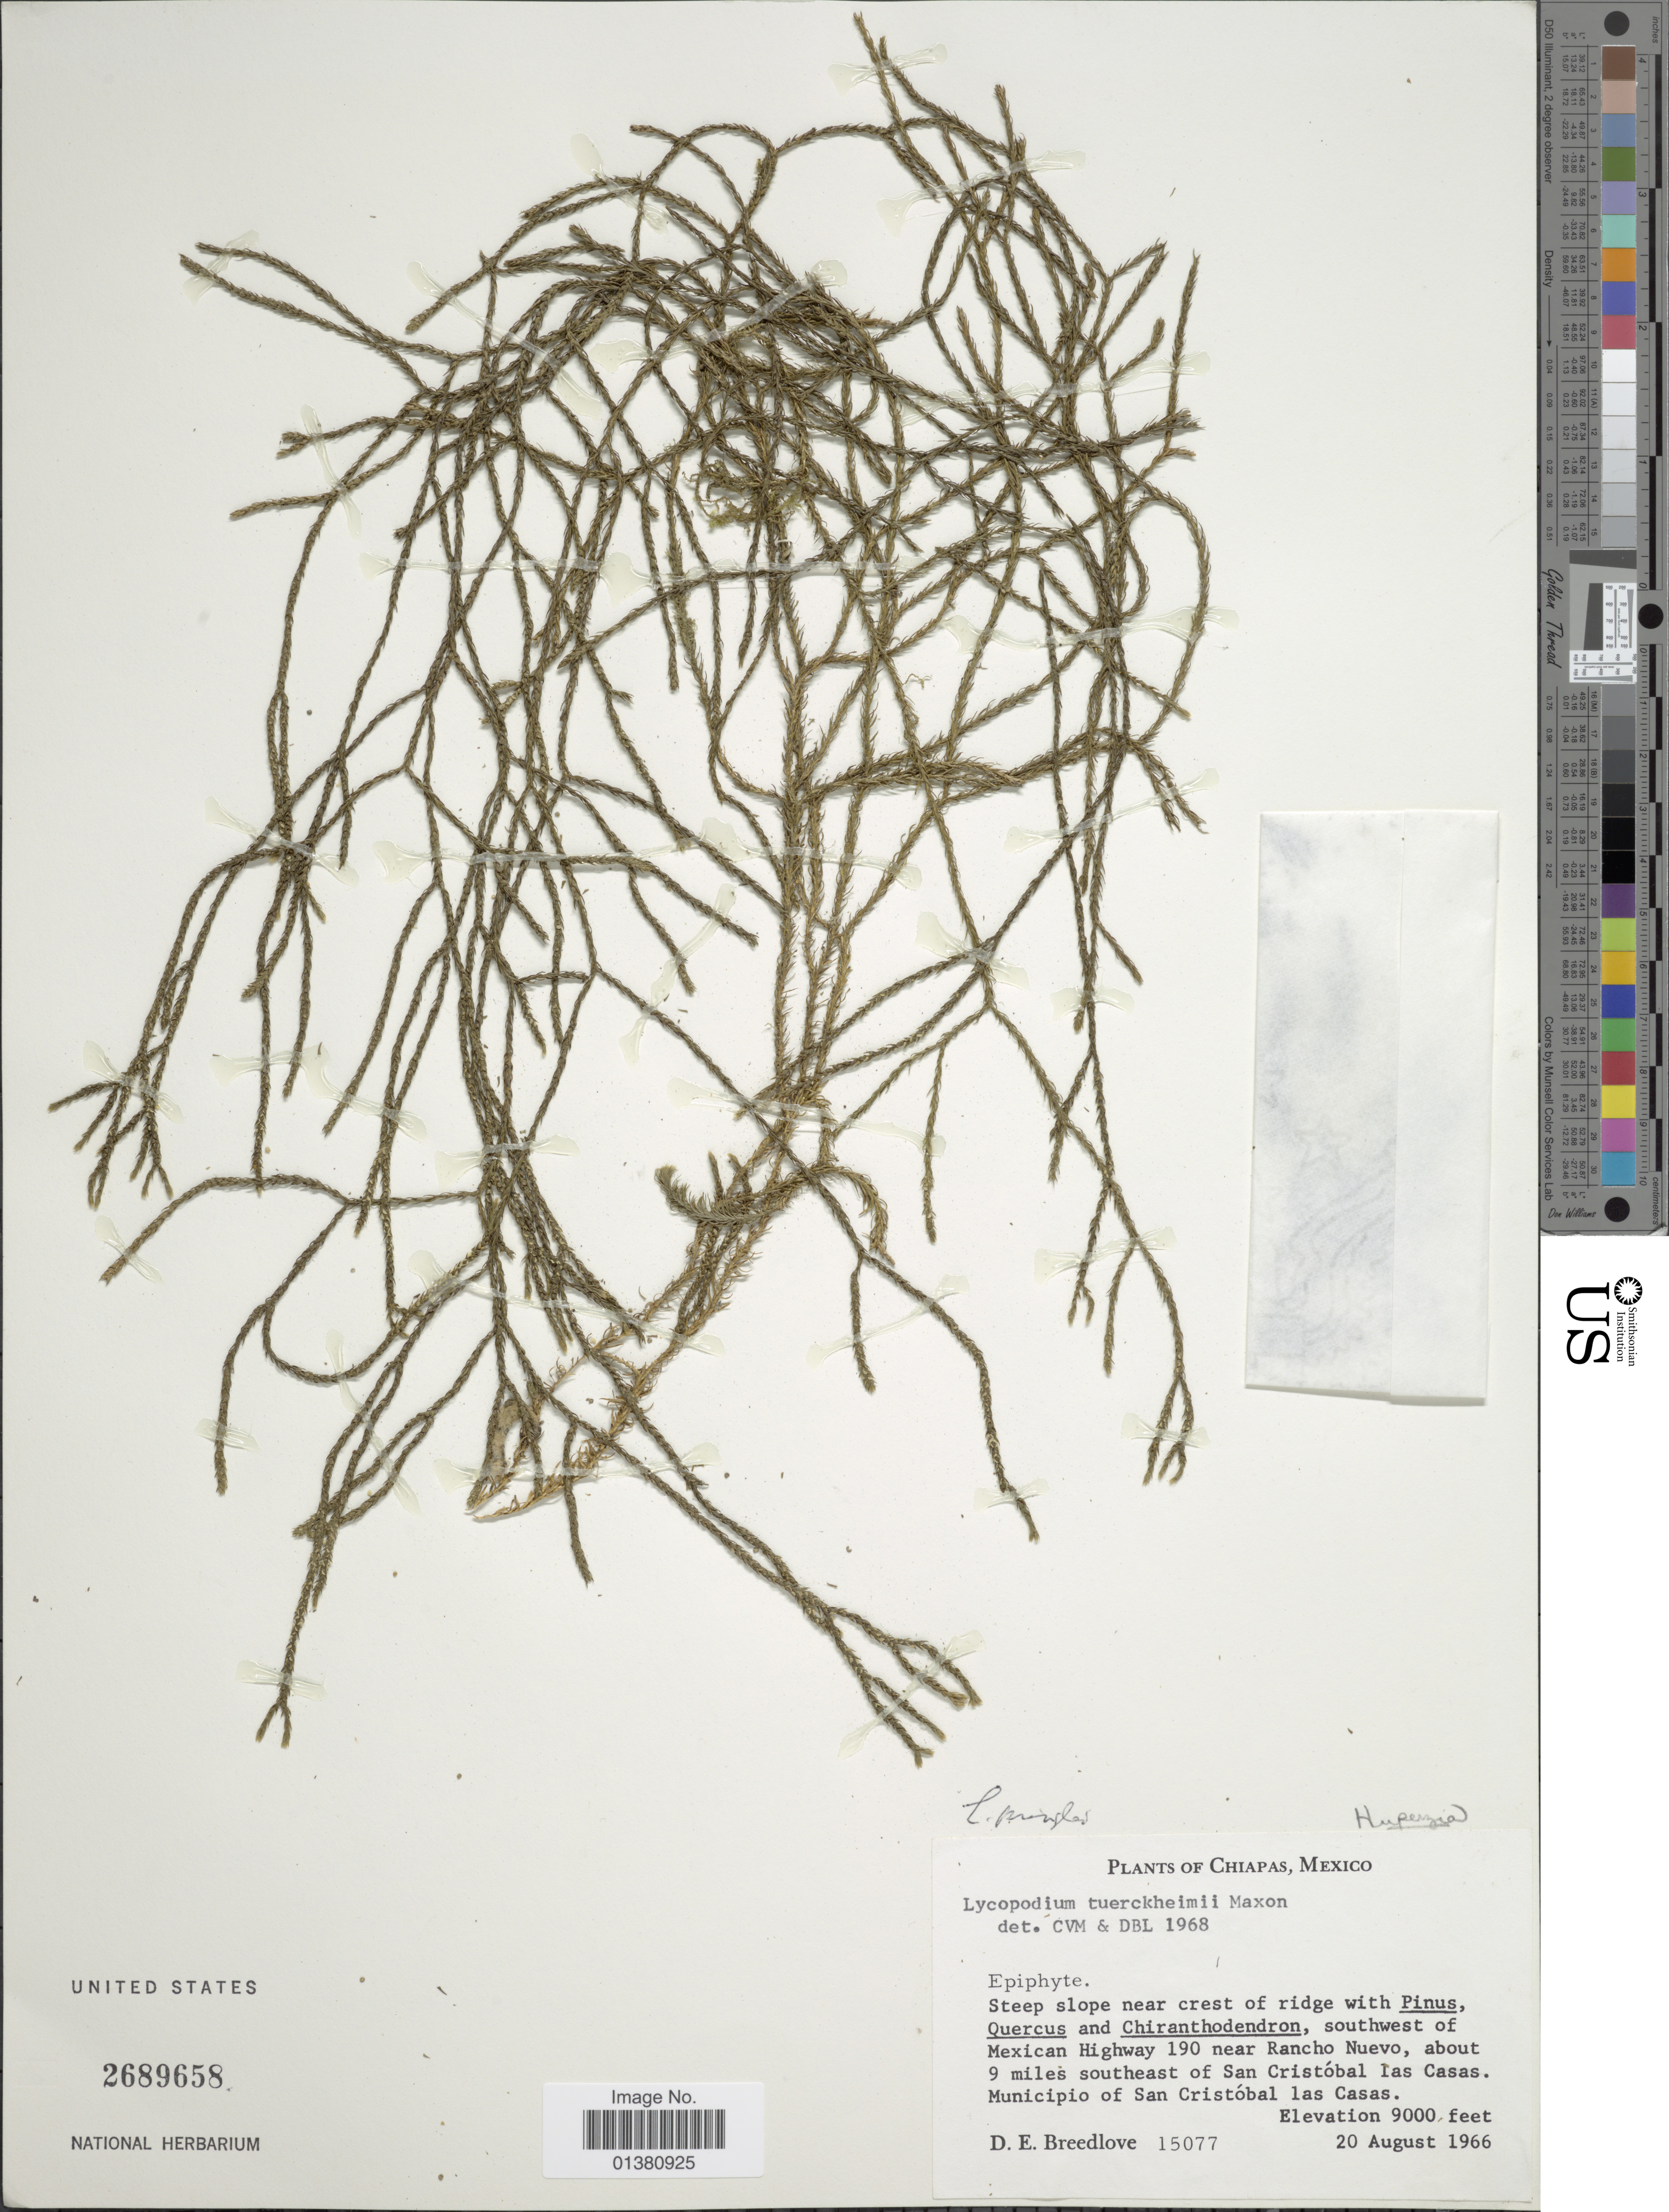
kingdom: Plantae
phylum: Tracheophyta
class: Lycopodiopsida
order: Lycopodiales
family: Lycopodiaceae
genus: Phlegmariurus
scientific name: Phlegmariurus pringlei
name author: (Underw. & F.E. Lloyd) B. Øllg.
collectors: D. E. Breedlove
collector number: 15077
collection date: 1966-08-20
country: Mexico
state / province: Chiapas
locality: Steep slope near crest of ridge, southwest of Mexican Highway 190 near Rancho Nuevo, about 9 miles southeast of San Cristóbal las Casas. Municipio of San Cristóbal las Casas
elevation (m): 2743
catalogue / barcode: US 2689658